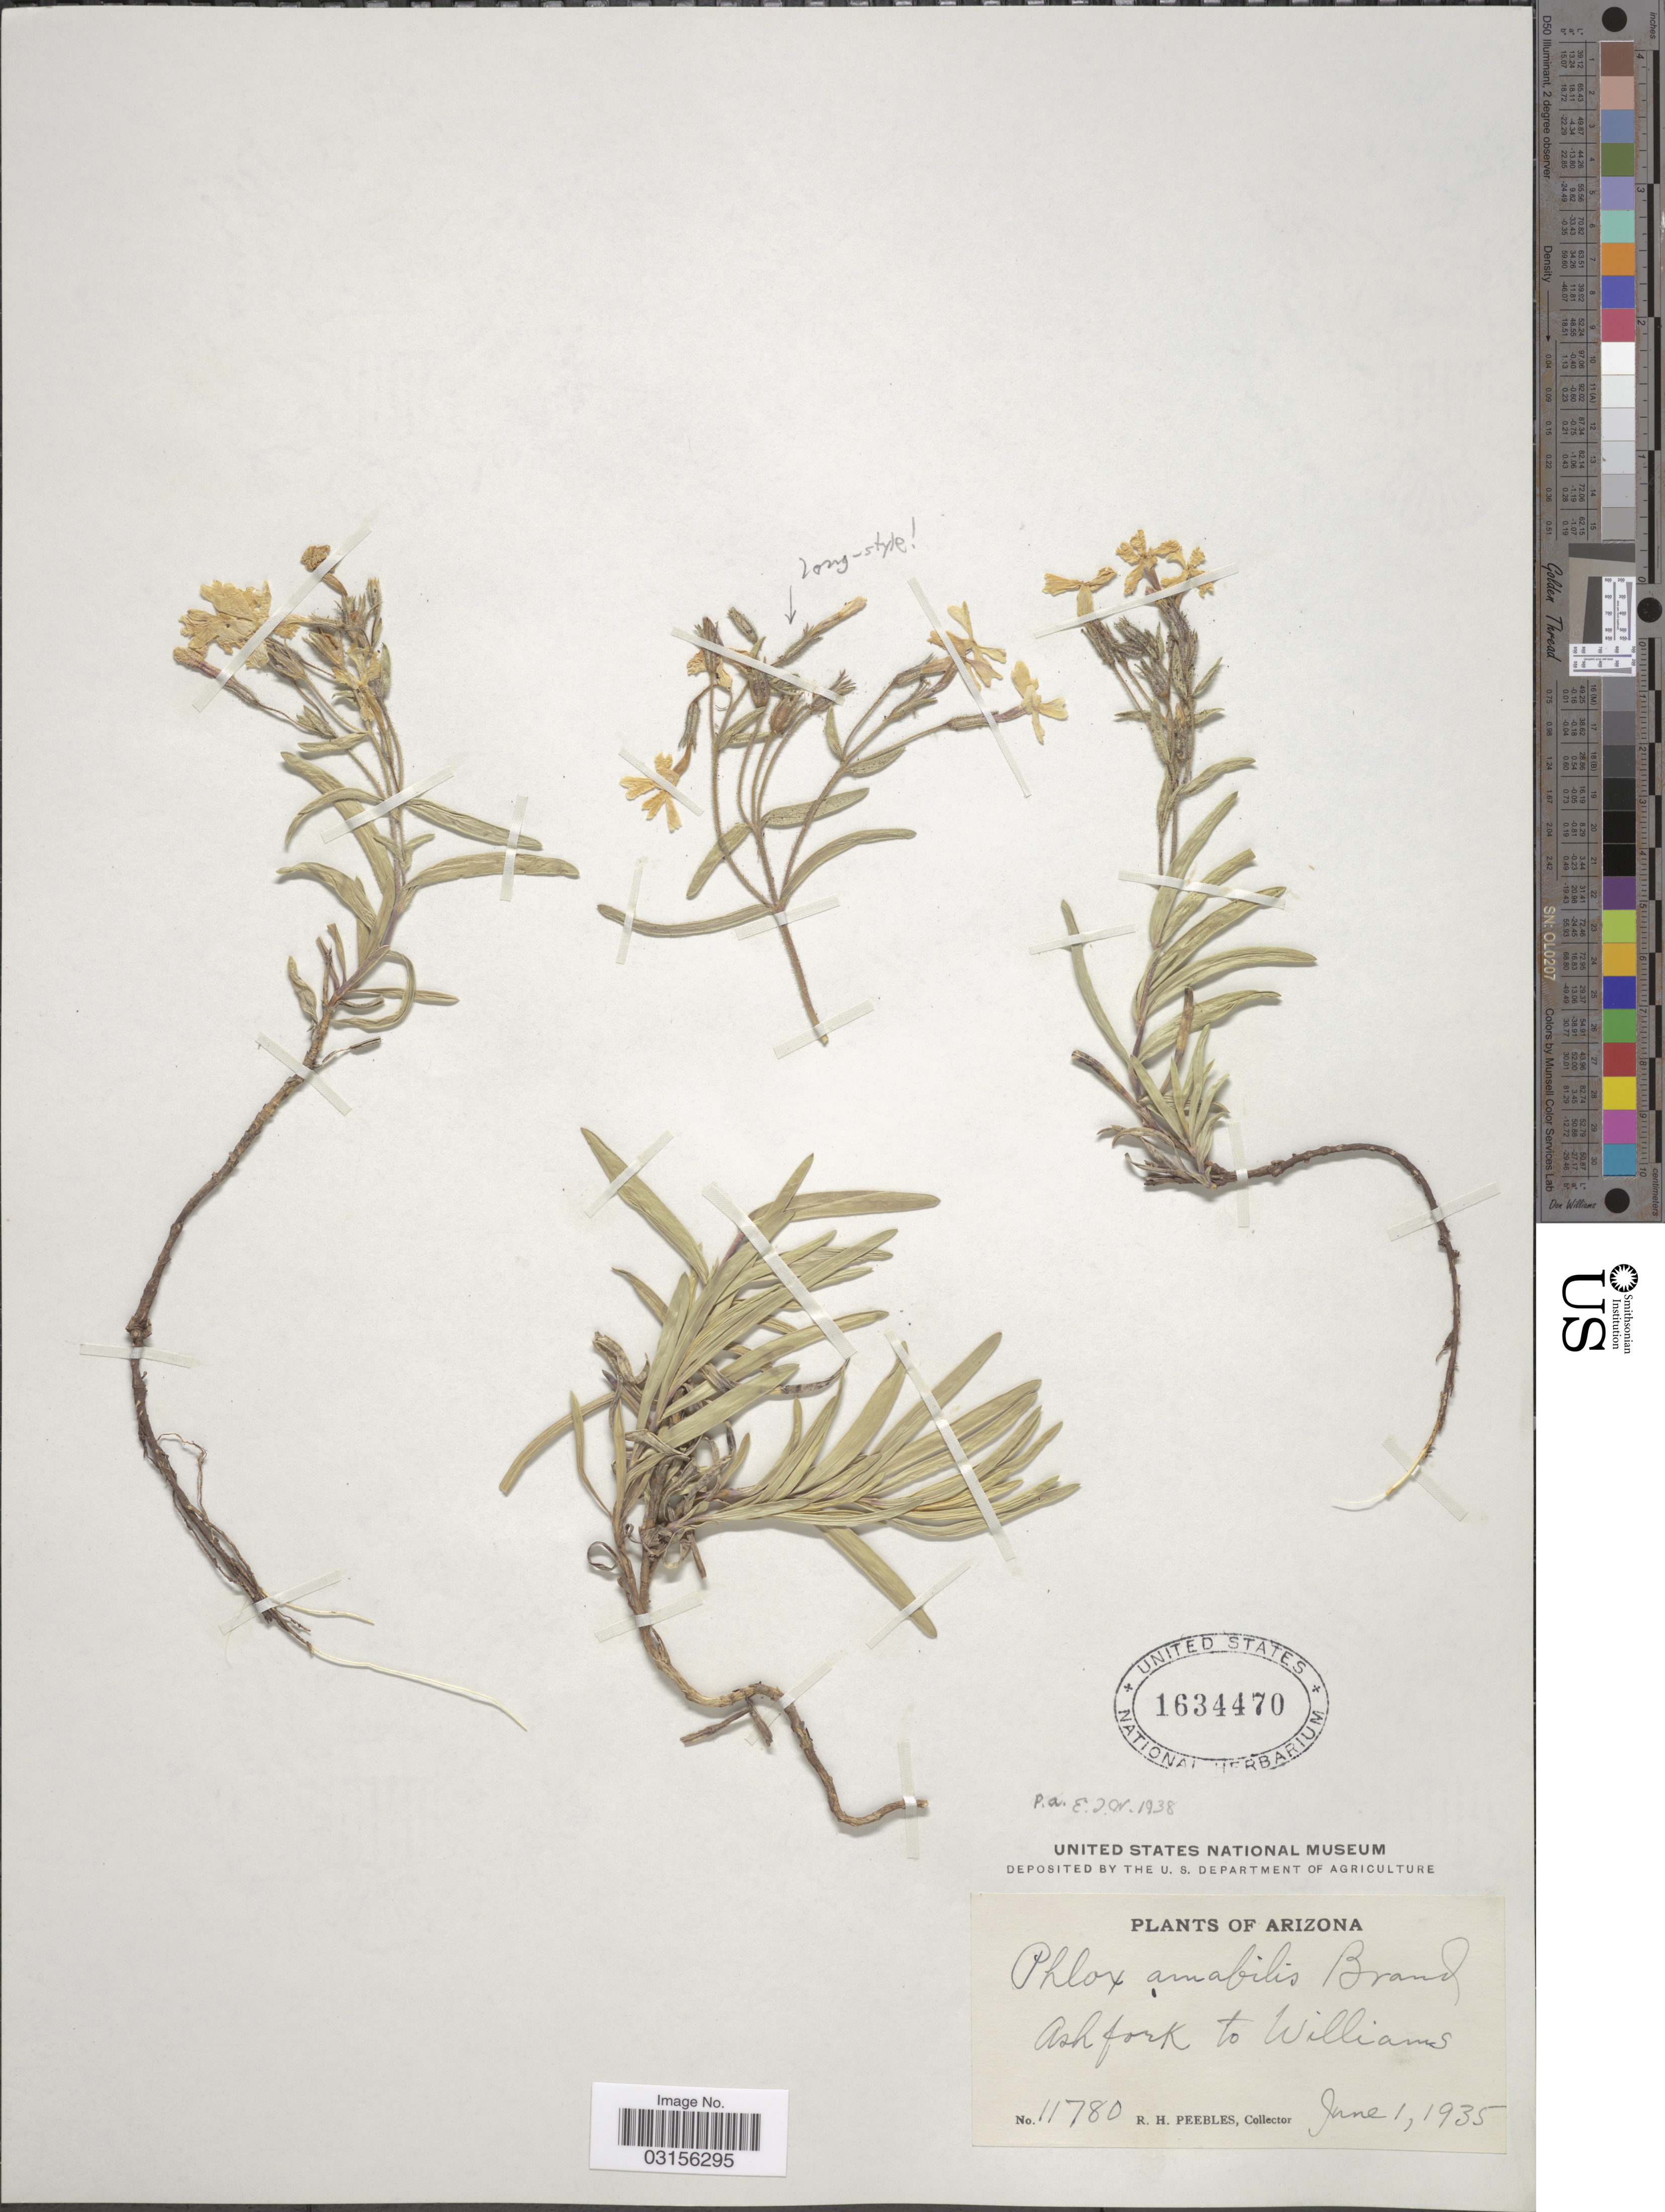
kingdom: Plantae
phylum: Tracheophyta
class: Magnoliopsida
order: Ericales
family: Polemoniaceae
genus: Phlox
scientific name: Phlox amabilis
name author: Brand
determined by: Mayfield, M. H.; Ferguson, C. J.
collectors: R. H. Peebles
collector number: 11780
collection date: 1935-06-01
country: United States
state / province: Arizona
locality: Ash fork to Williams.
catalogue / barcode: US 1634470